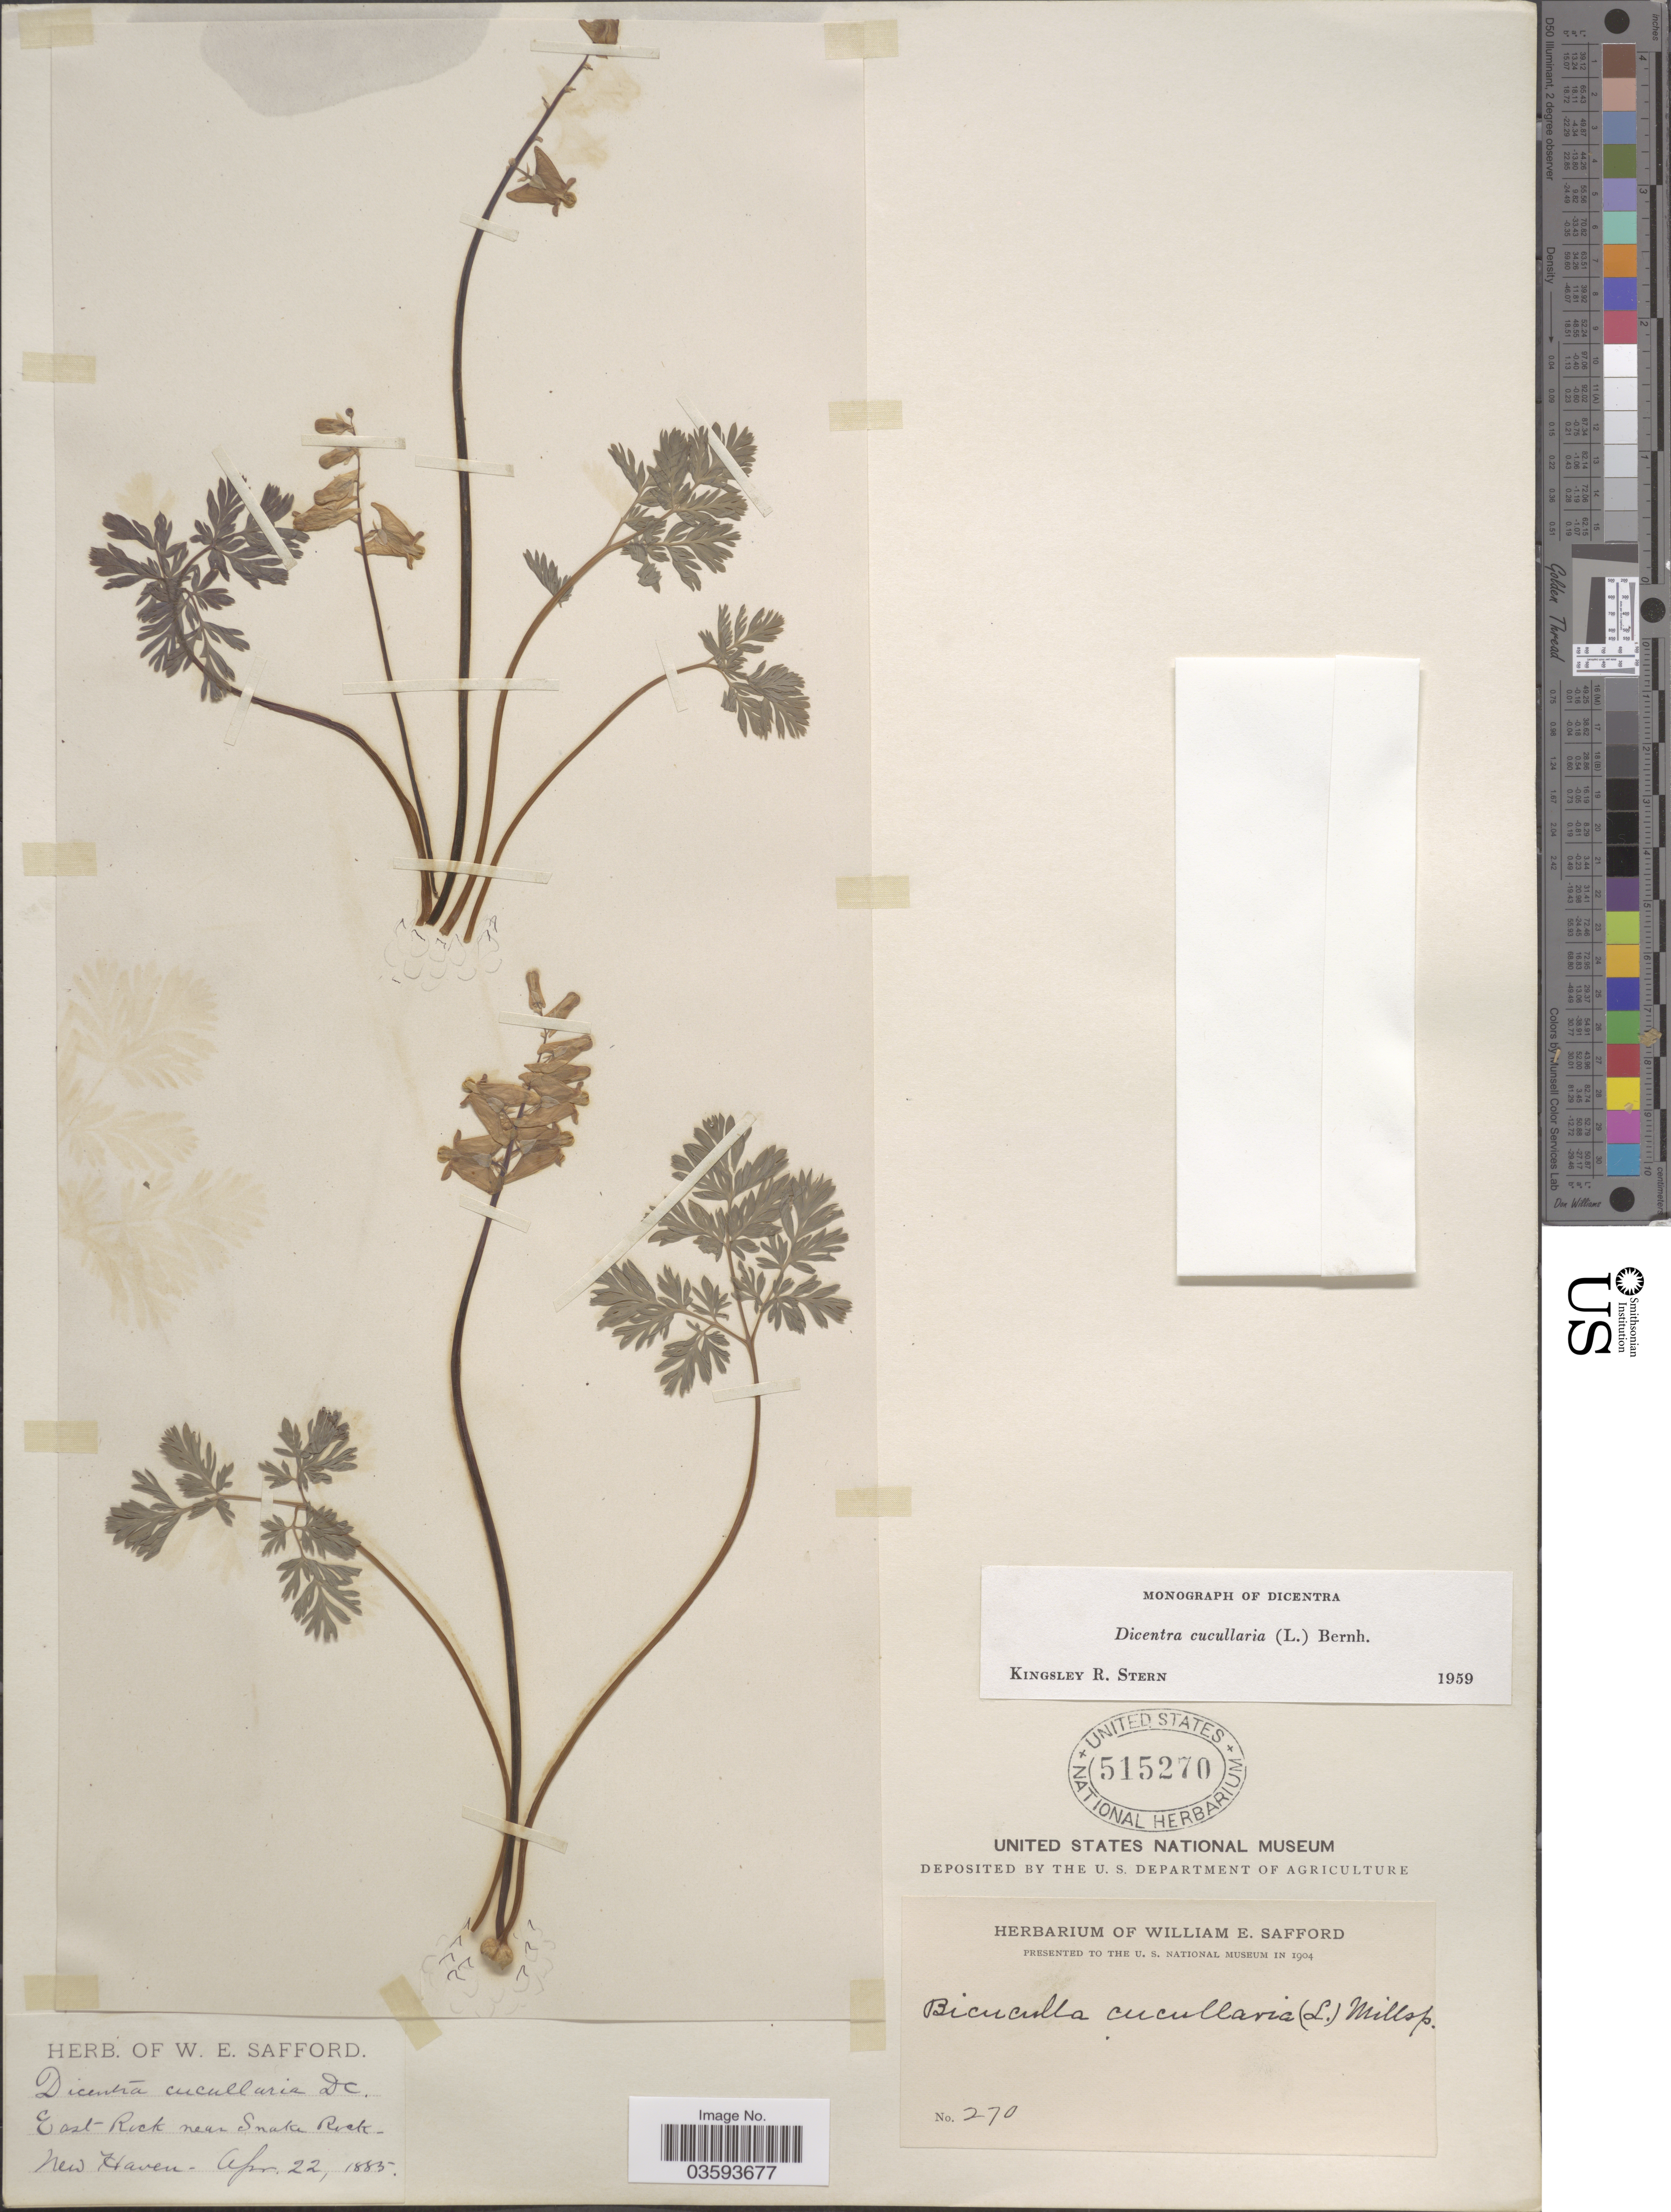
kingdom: Plantae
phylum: Tracheophyta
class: Magnoliopsida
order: Ranunculales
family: Papaveraceae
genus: Dicentra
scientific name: Dicentra cucullaria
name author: (L.) Bernh.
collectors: W. E. Safford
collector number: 270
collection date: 1885-04-22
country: United States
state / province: Connecticut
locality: East Rock near Snake Rock. New Haven.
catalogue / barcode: US 515270